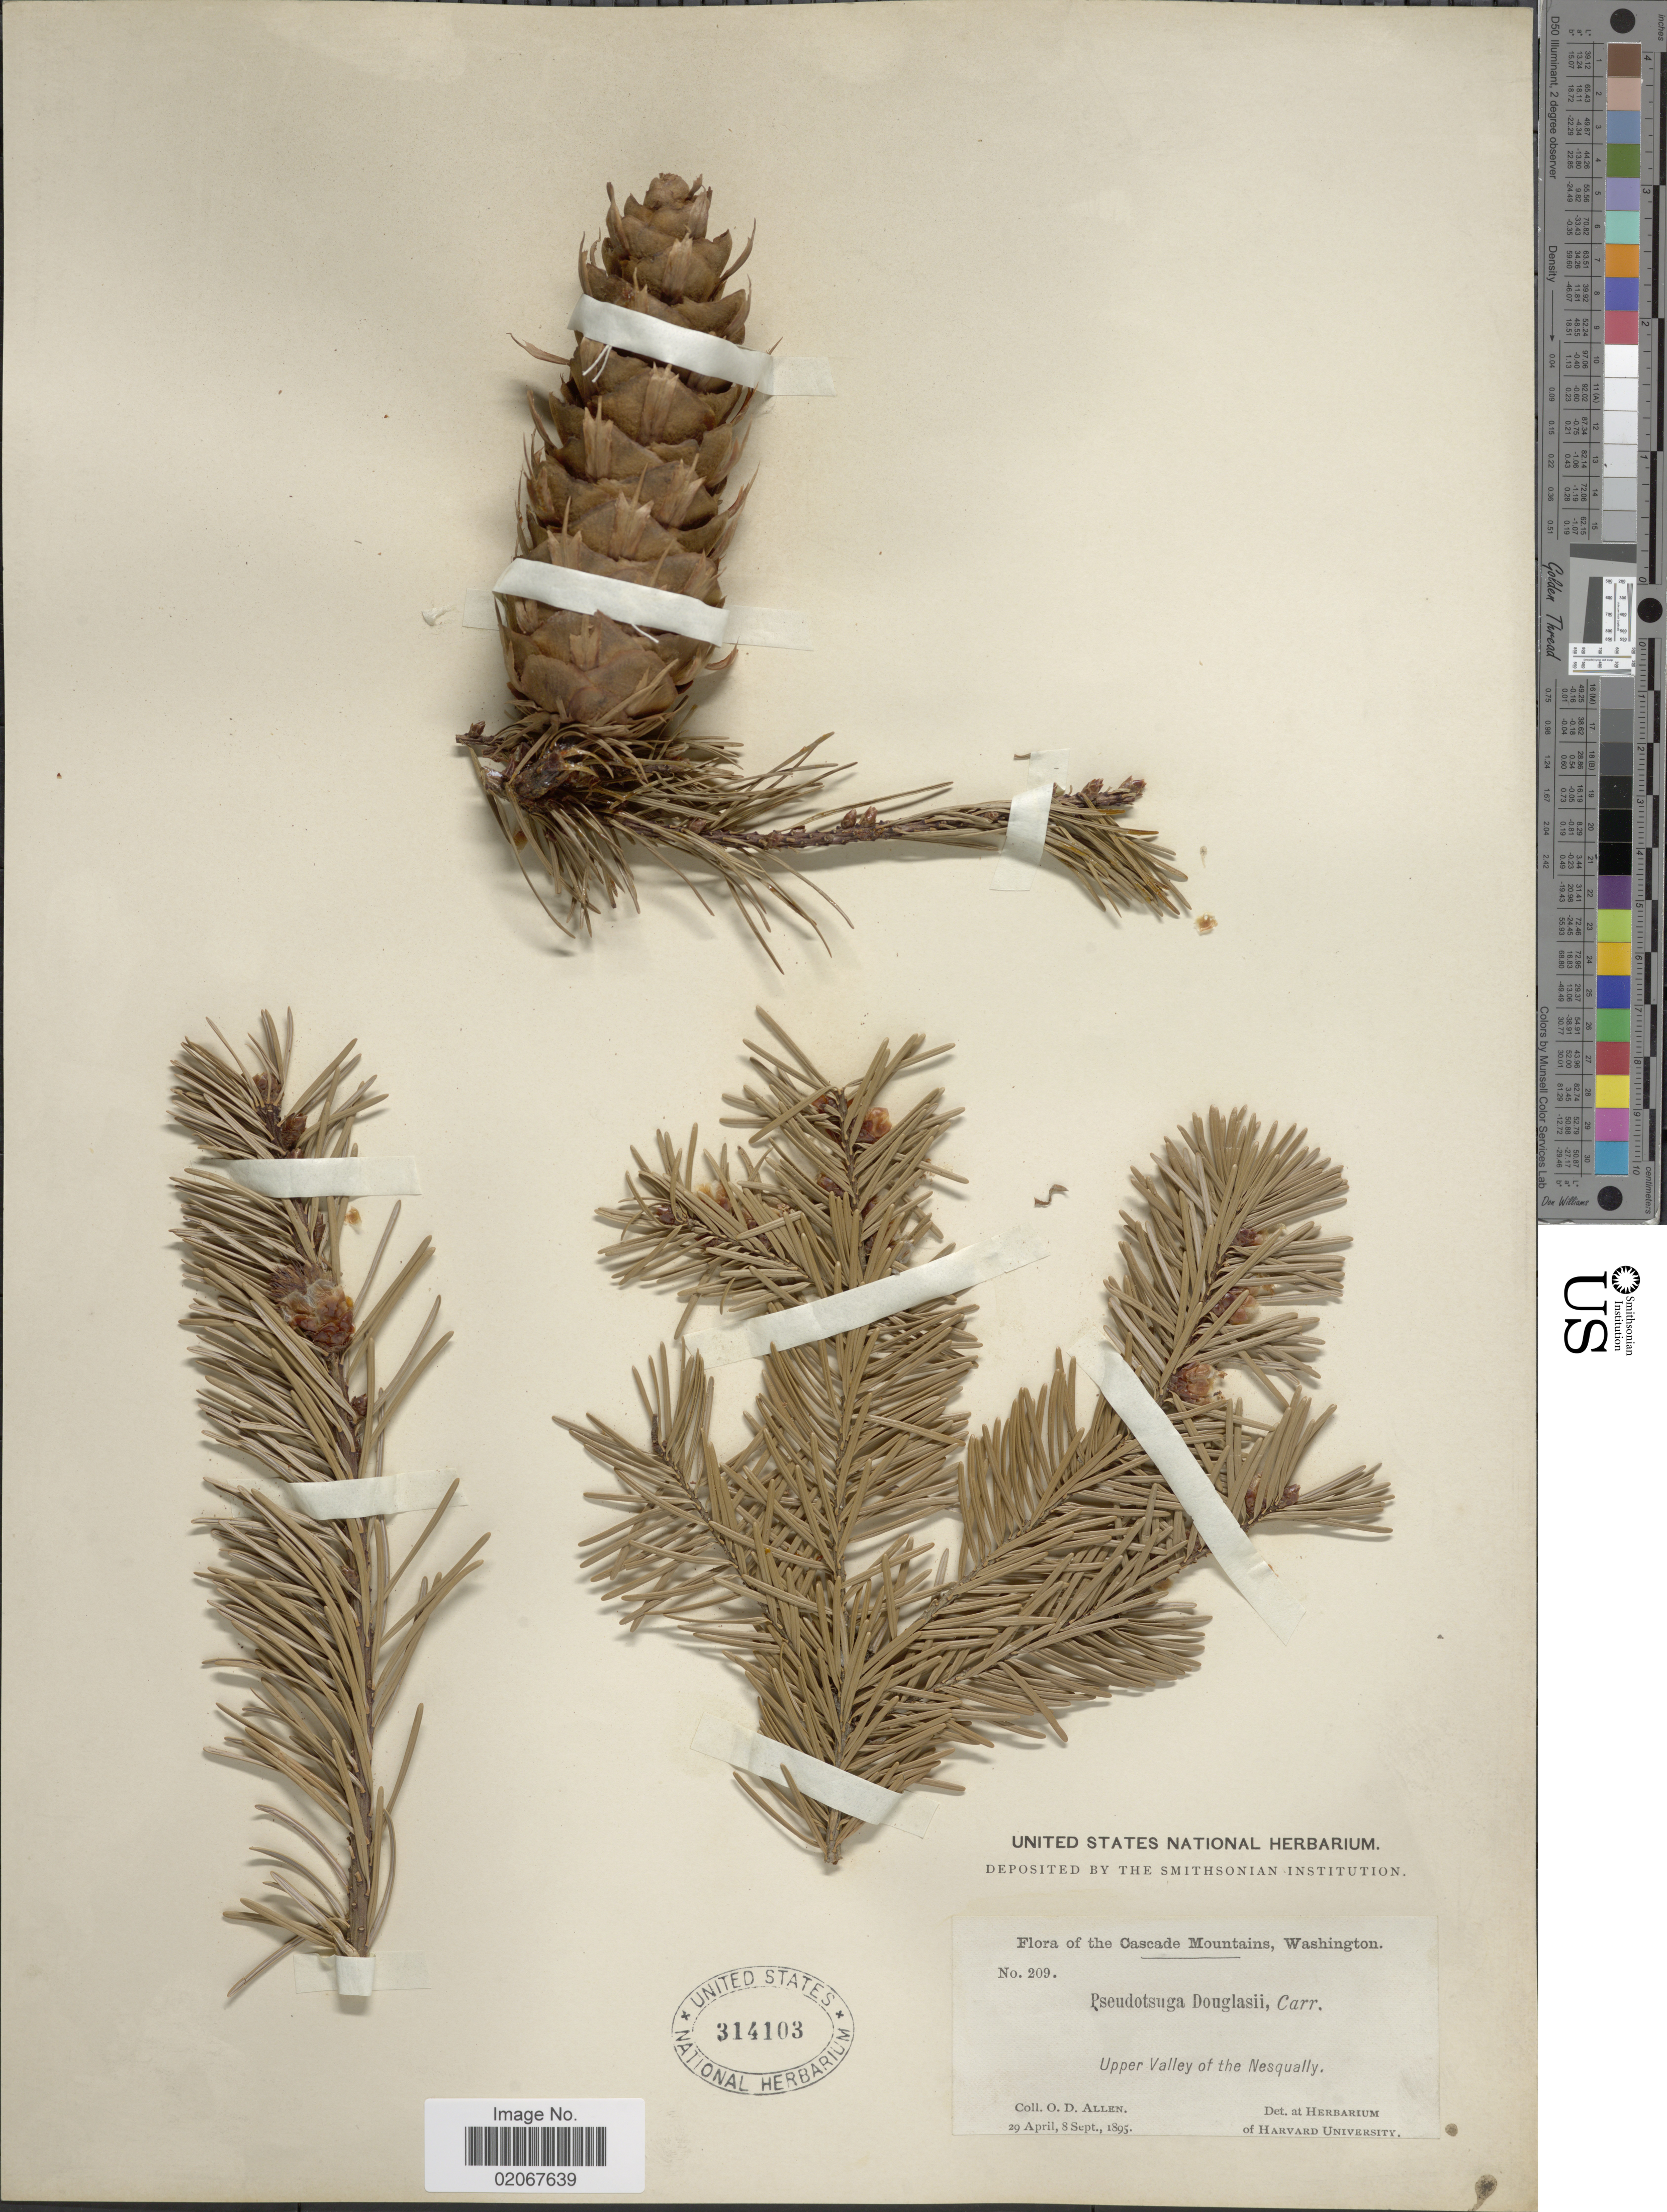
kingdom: Plantae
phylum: Tracheophyta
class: Pinopsida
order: Pinales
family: Pinaceae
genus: Pseudotsuga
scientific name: Pseudotsuga menziesii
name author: (Mirb.) Franco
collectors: O. D. Allen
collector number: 209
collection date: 1895-04-29/1895-09-08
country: United States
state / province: Washington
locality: Cascade Mountains, Washington, Upper Valley of the Nesqually.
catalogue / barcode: US 314103